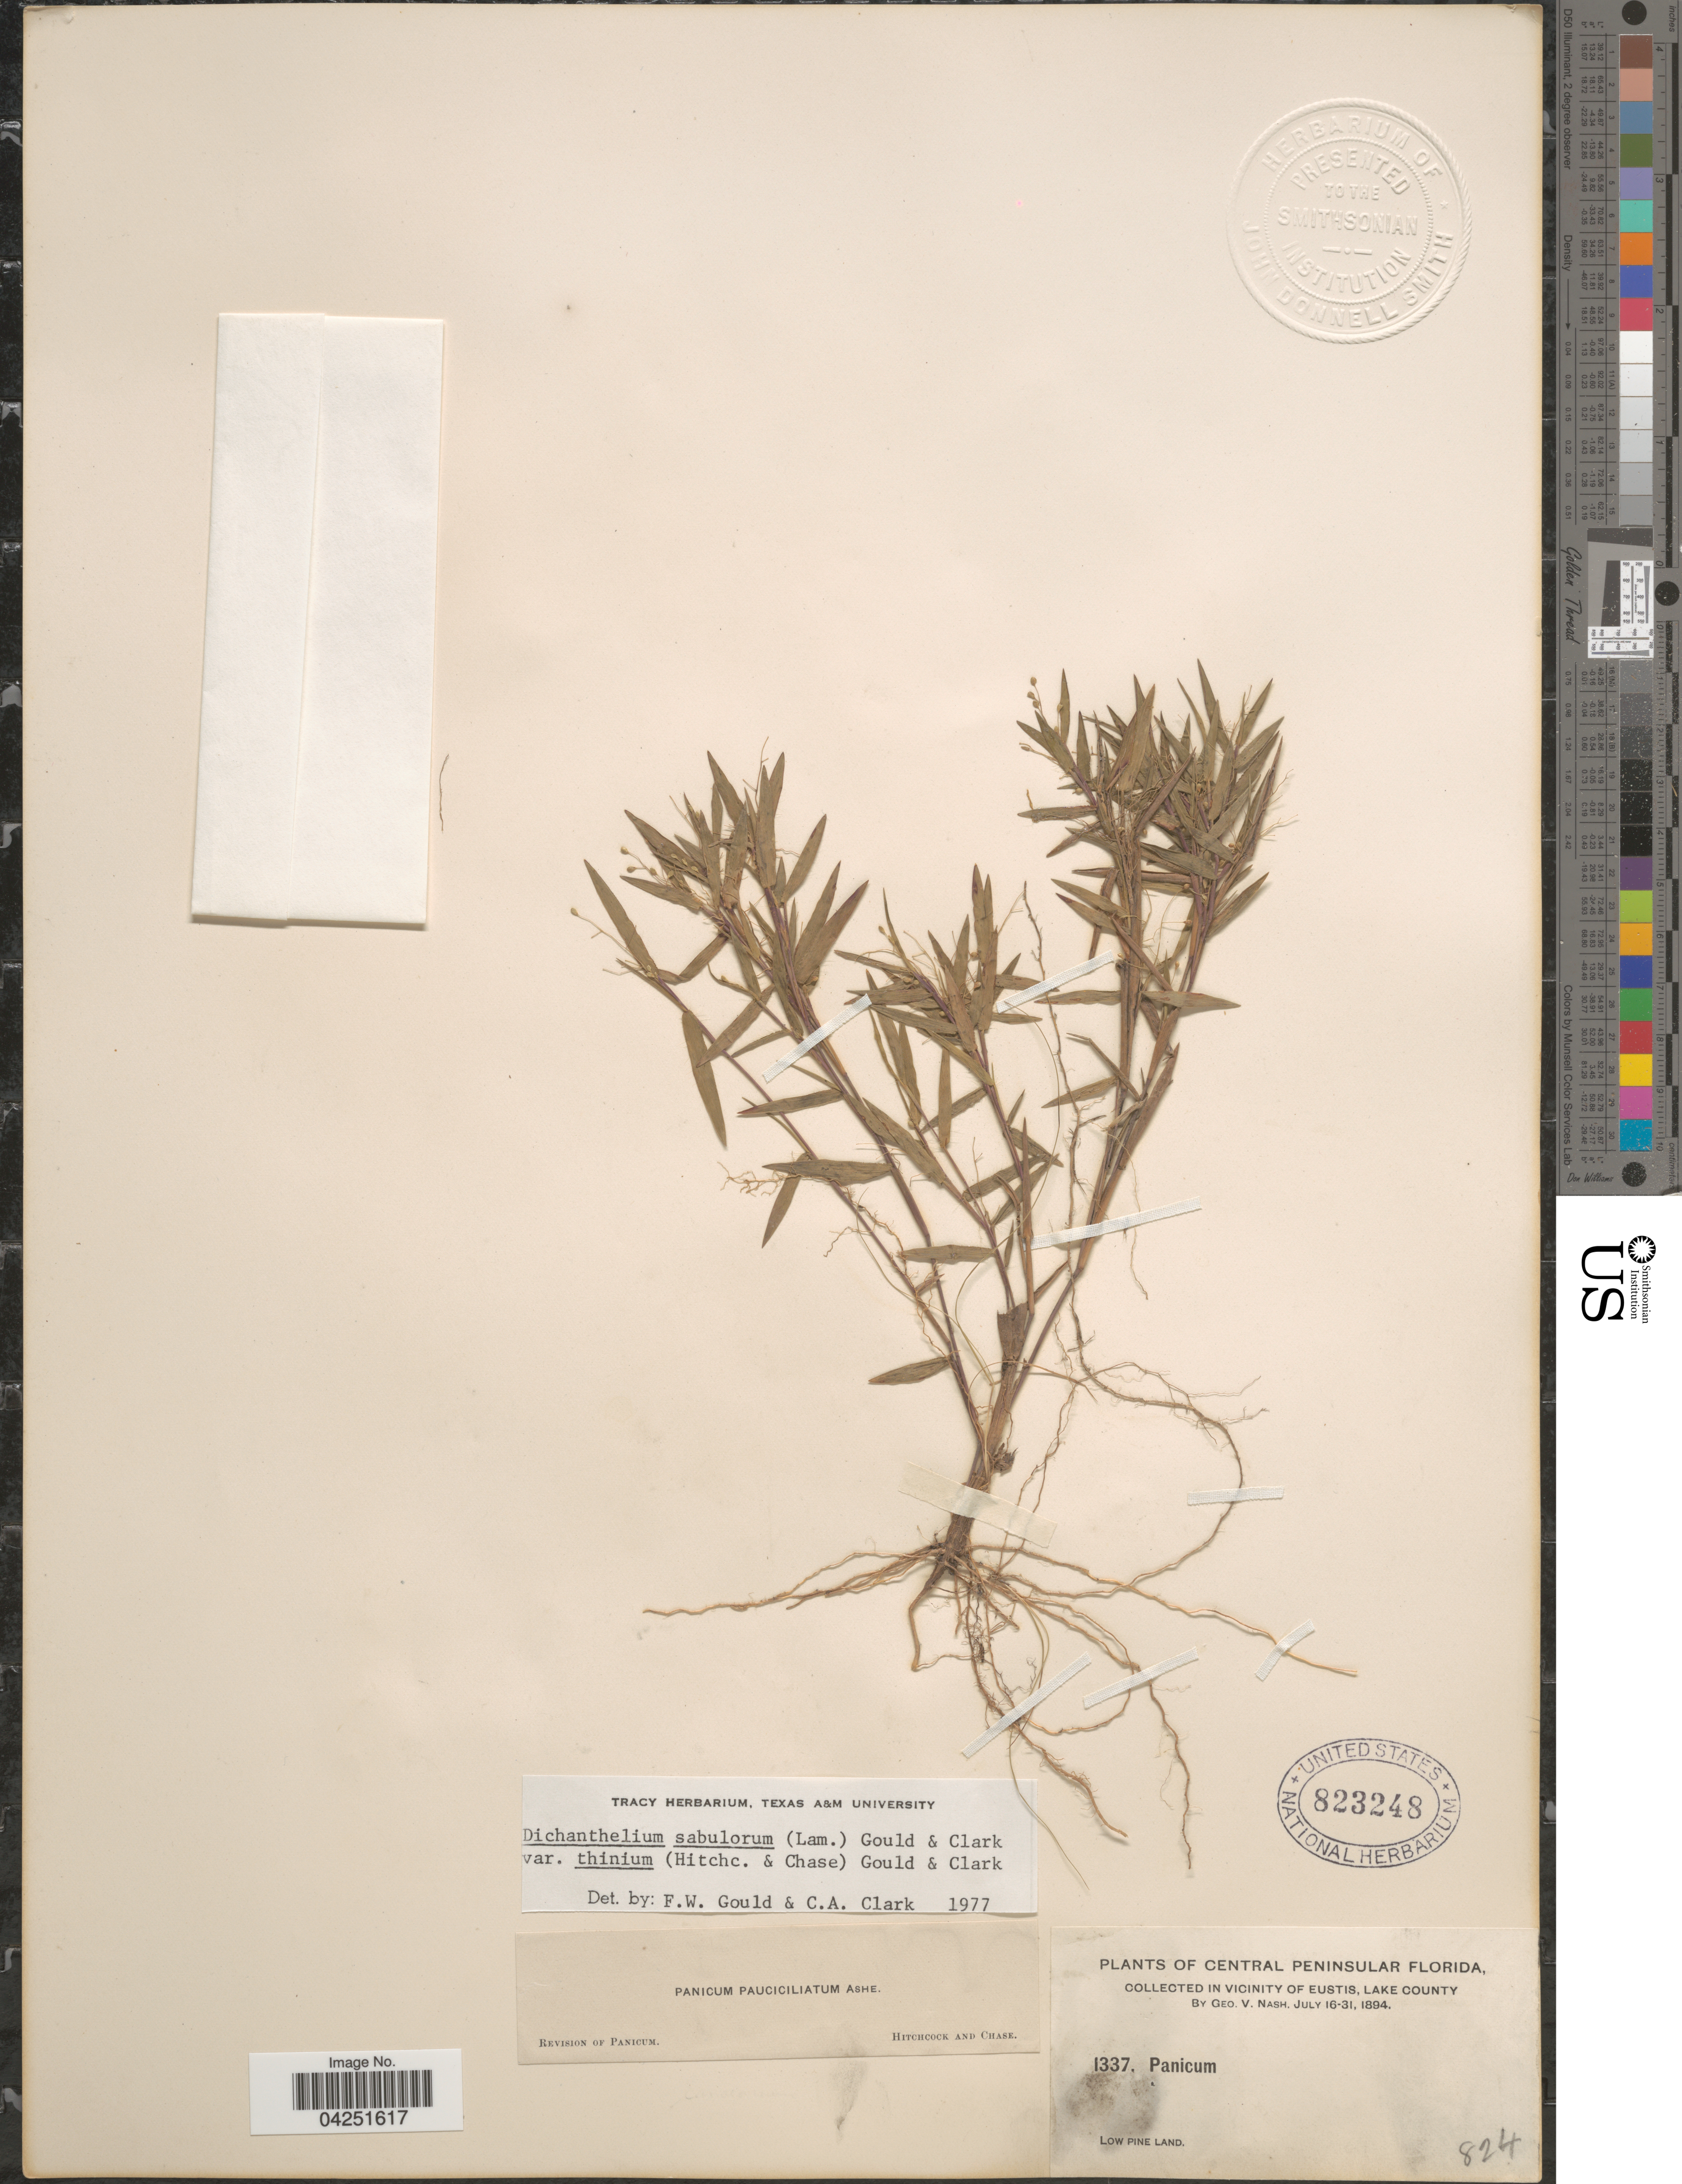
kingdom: Plantae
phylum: Tracheophyta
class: Liliopsida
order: Poales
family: Poaceae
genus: Dichanthelium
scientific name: Dichanthelium acuminatum var. acuminatum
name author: (Sw.) Gould & C.A. Clark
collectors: G. V. Nash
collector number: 1337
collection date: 1894-07-16/1894-07-31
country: United States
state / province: Florida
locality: Cnetral Peninsular Florida, in vicinity of Eustis, Lake County.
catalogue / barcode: US 823248